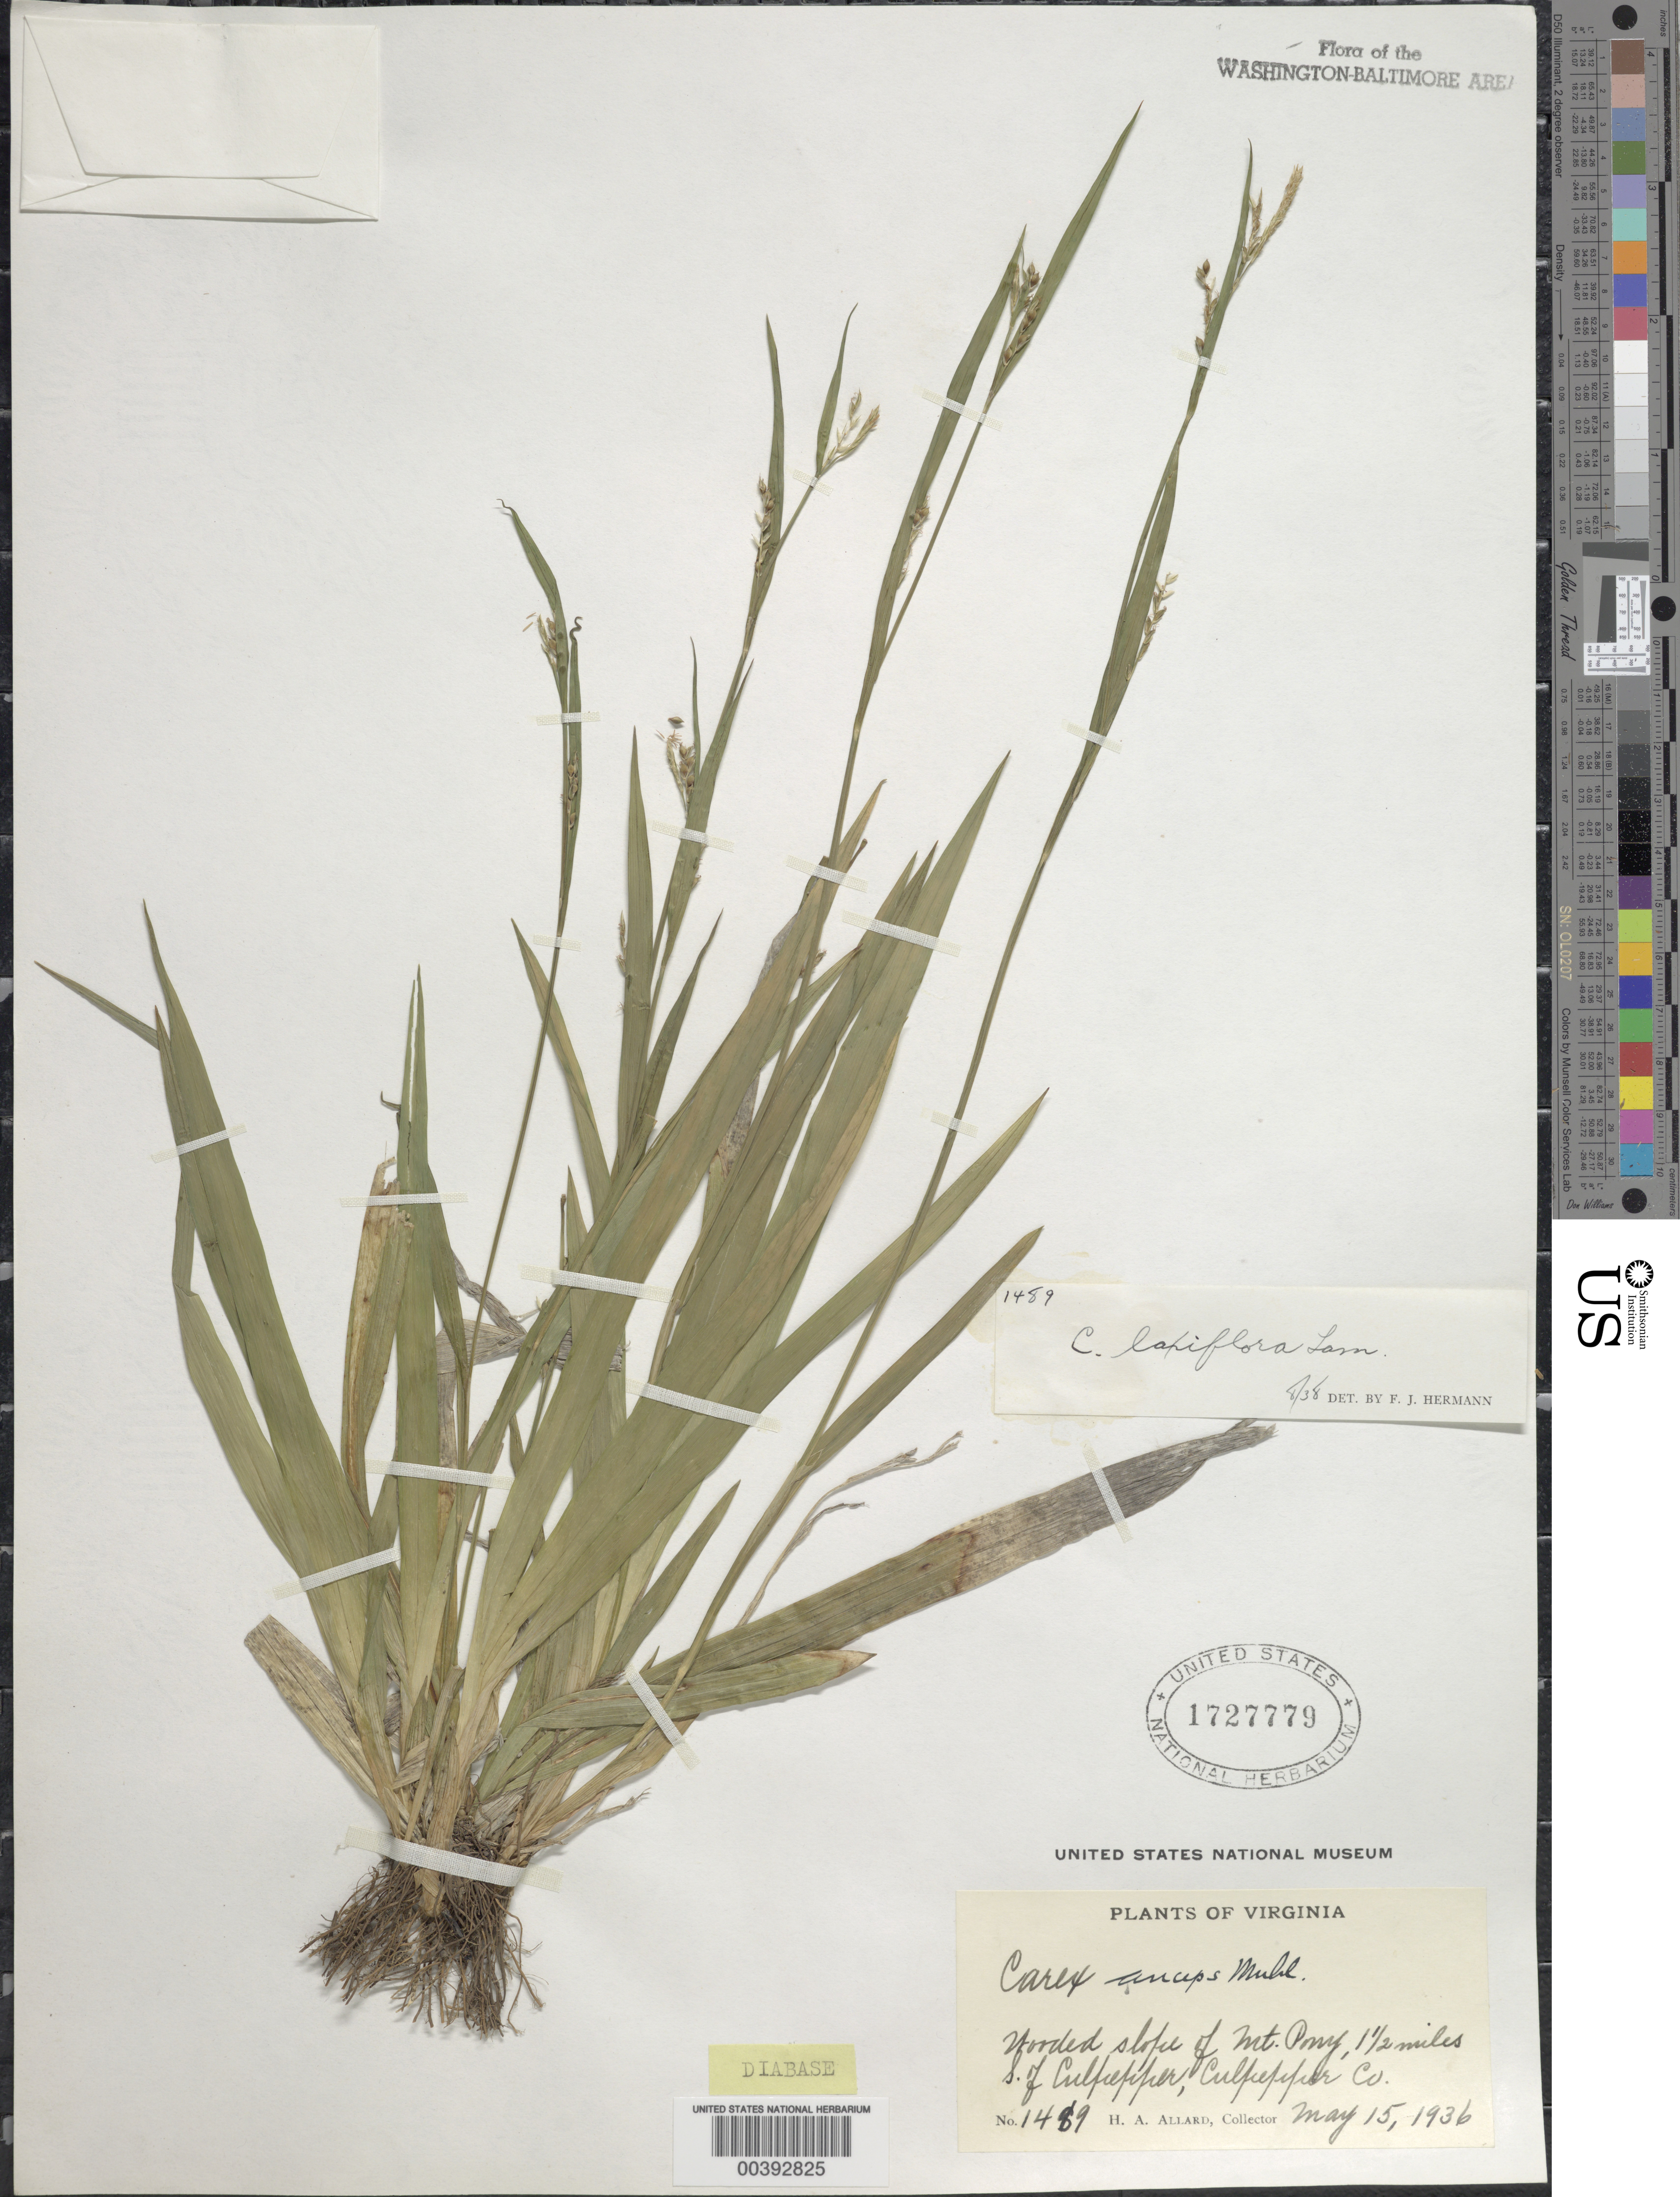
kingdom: Plantae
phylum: Tracheophyta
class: Liliopsida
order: Poales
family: Cyperaceae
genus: Carex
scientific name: Carex laxiflora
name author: Lam.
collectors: H. A. Allard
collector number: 1489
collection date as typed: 15 May 1936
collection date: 1936-05-15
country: United States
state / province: Virginia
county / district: Culpeper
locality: Mount Pony, south of Culpepper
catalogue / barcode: US 1727779